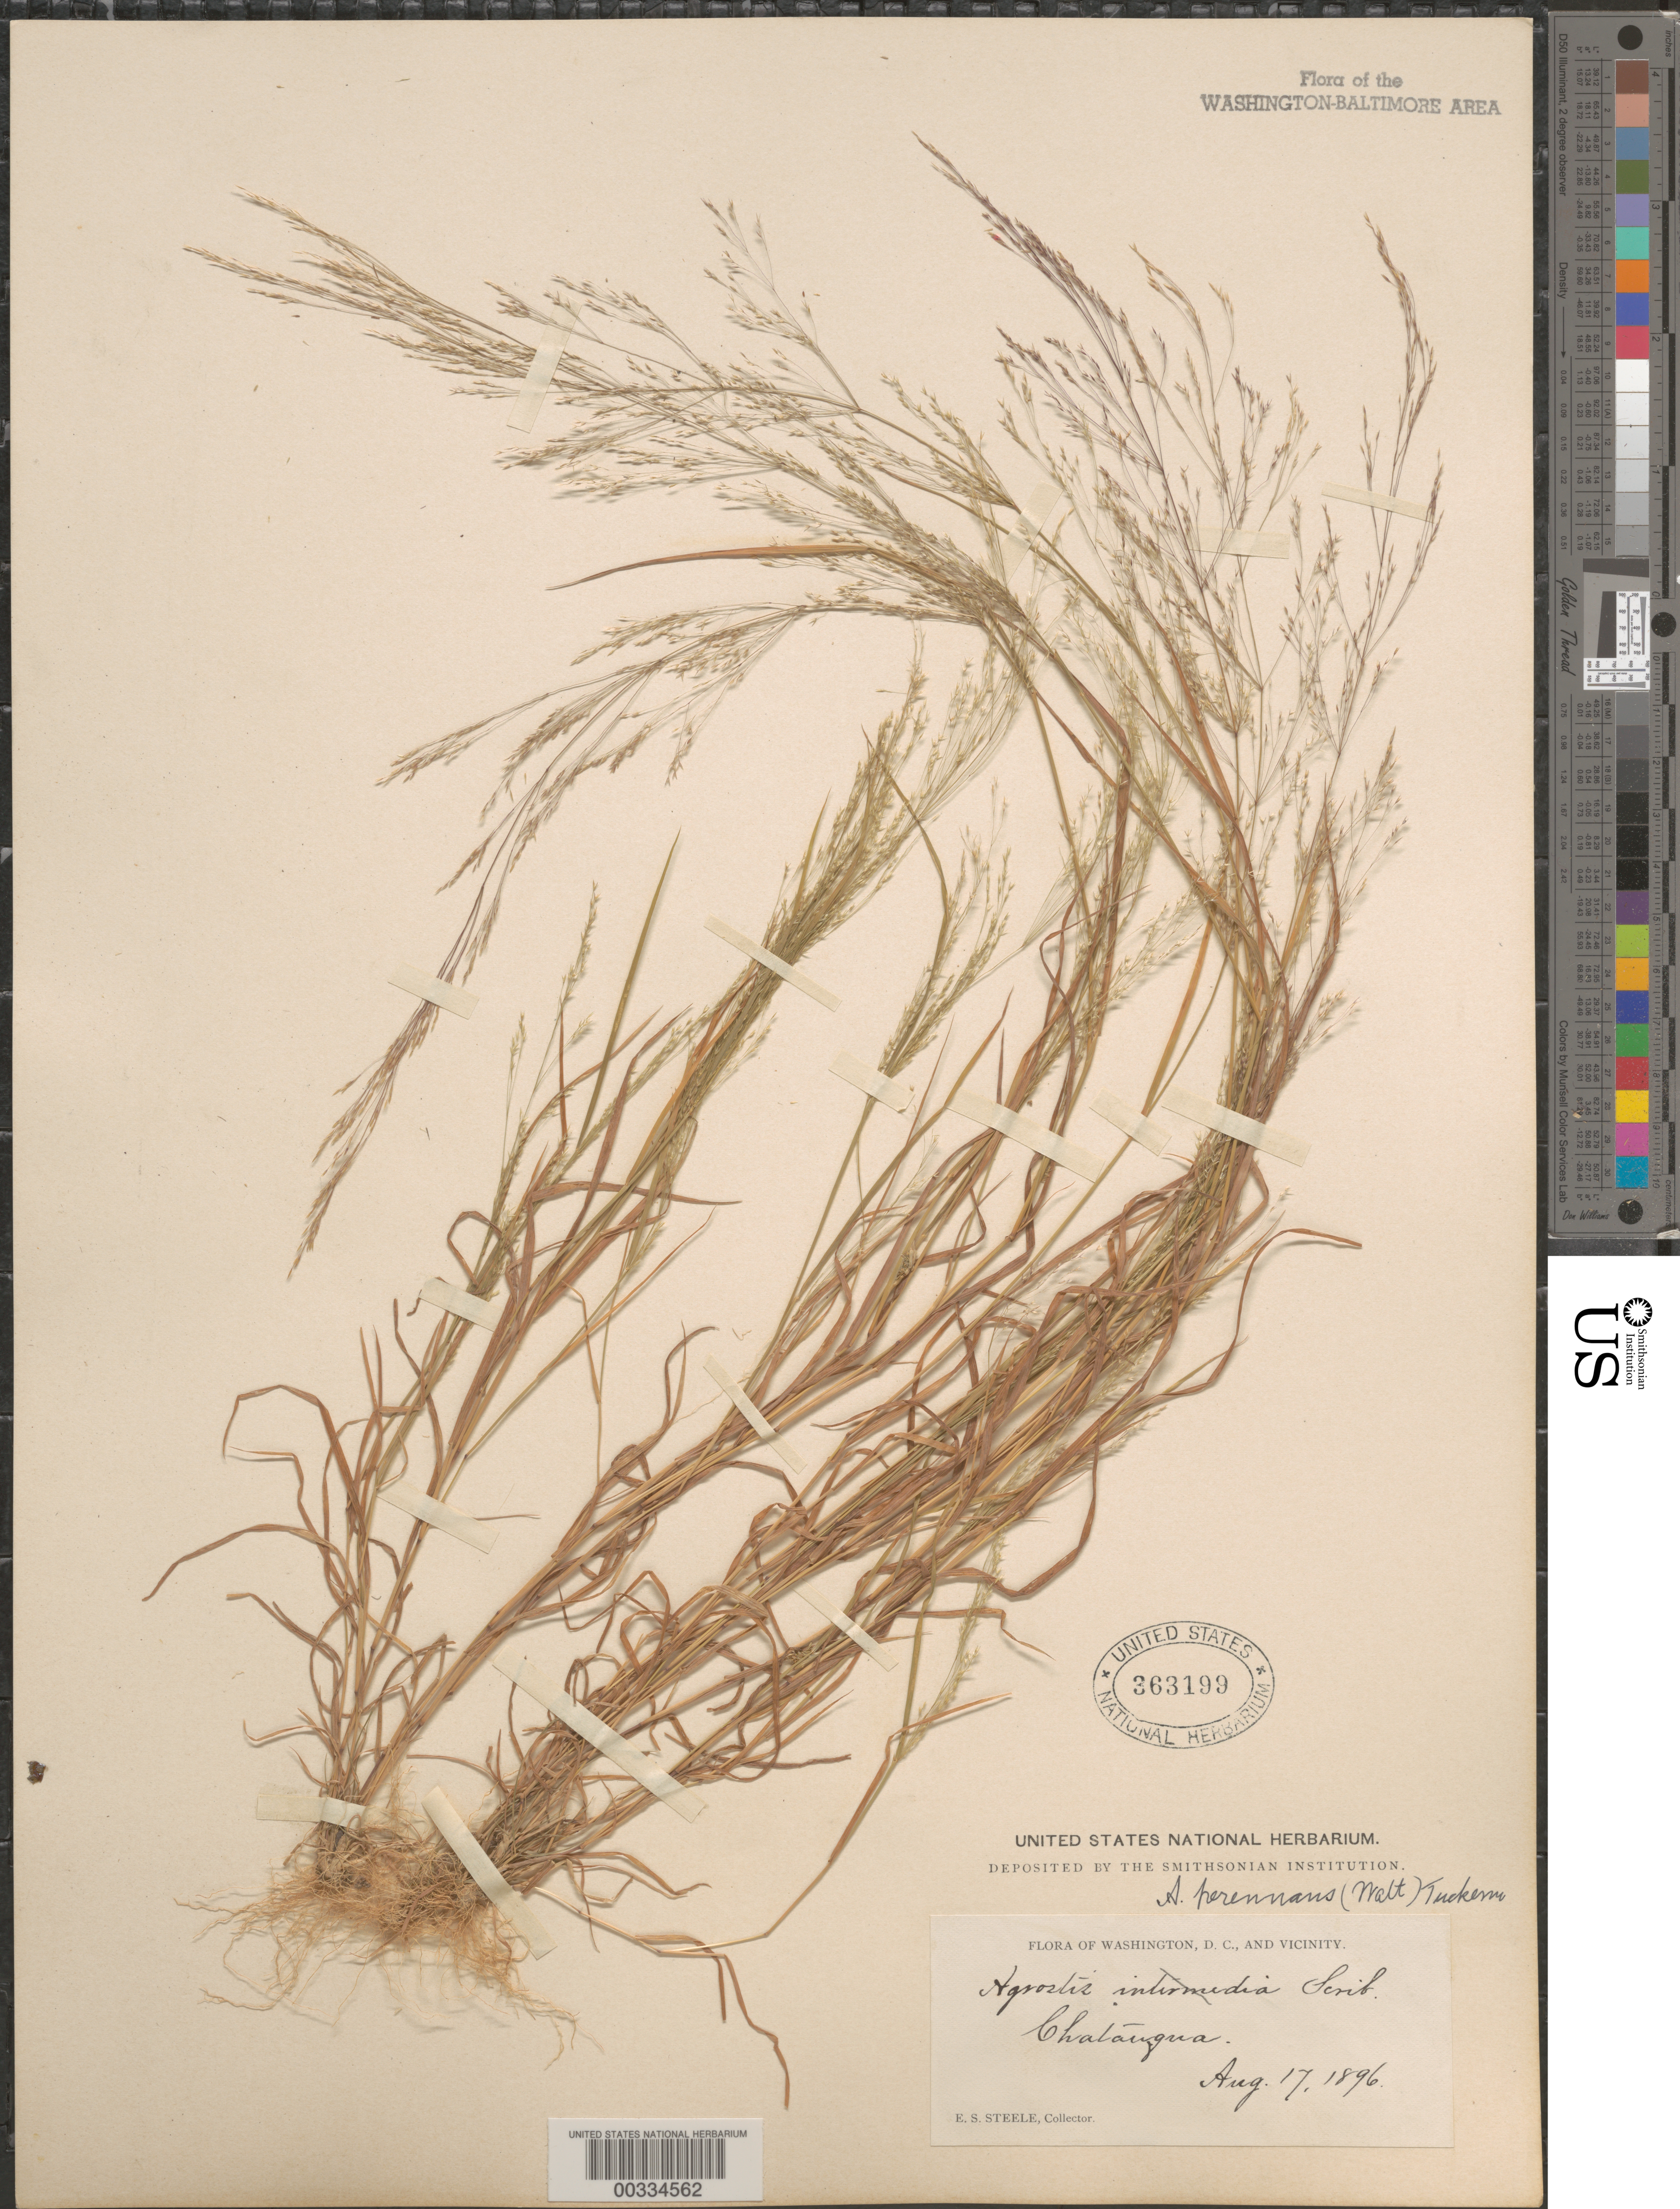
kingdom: Plantae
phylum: Tracheophyta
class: Liliopsida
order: Poales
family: Poaceae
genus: Agrostis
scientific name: Agrostis perennans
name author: (Walter) Tuck.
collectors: E. Steele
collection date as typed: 17 Aug 1896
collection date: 1896-08-17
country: United States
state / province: Maryland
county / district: Montgomery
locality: Chatauqua C. & O. Canal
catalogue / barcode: US 363199